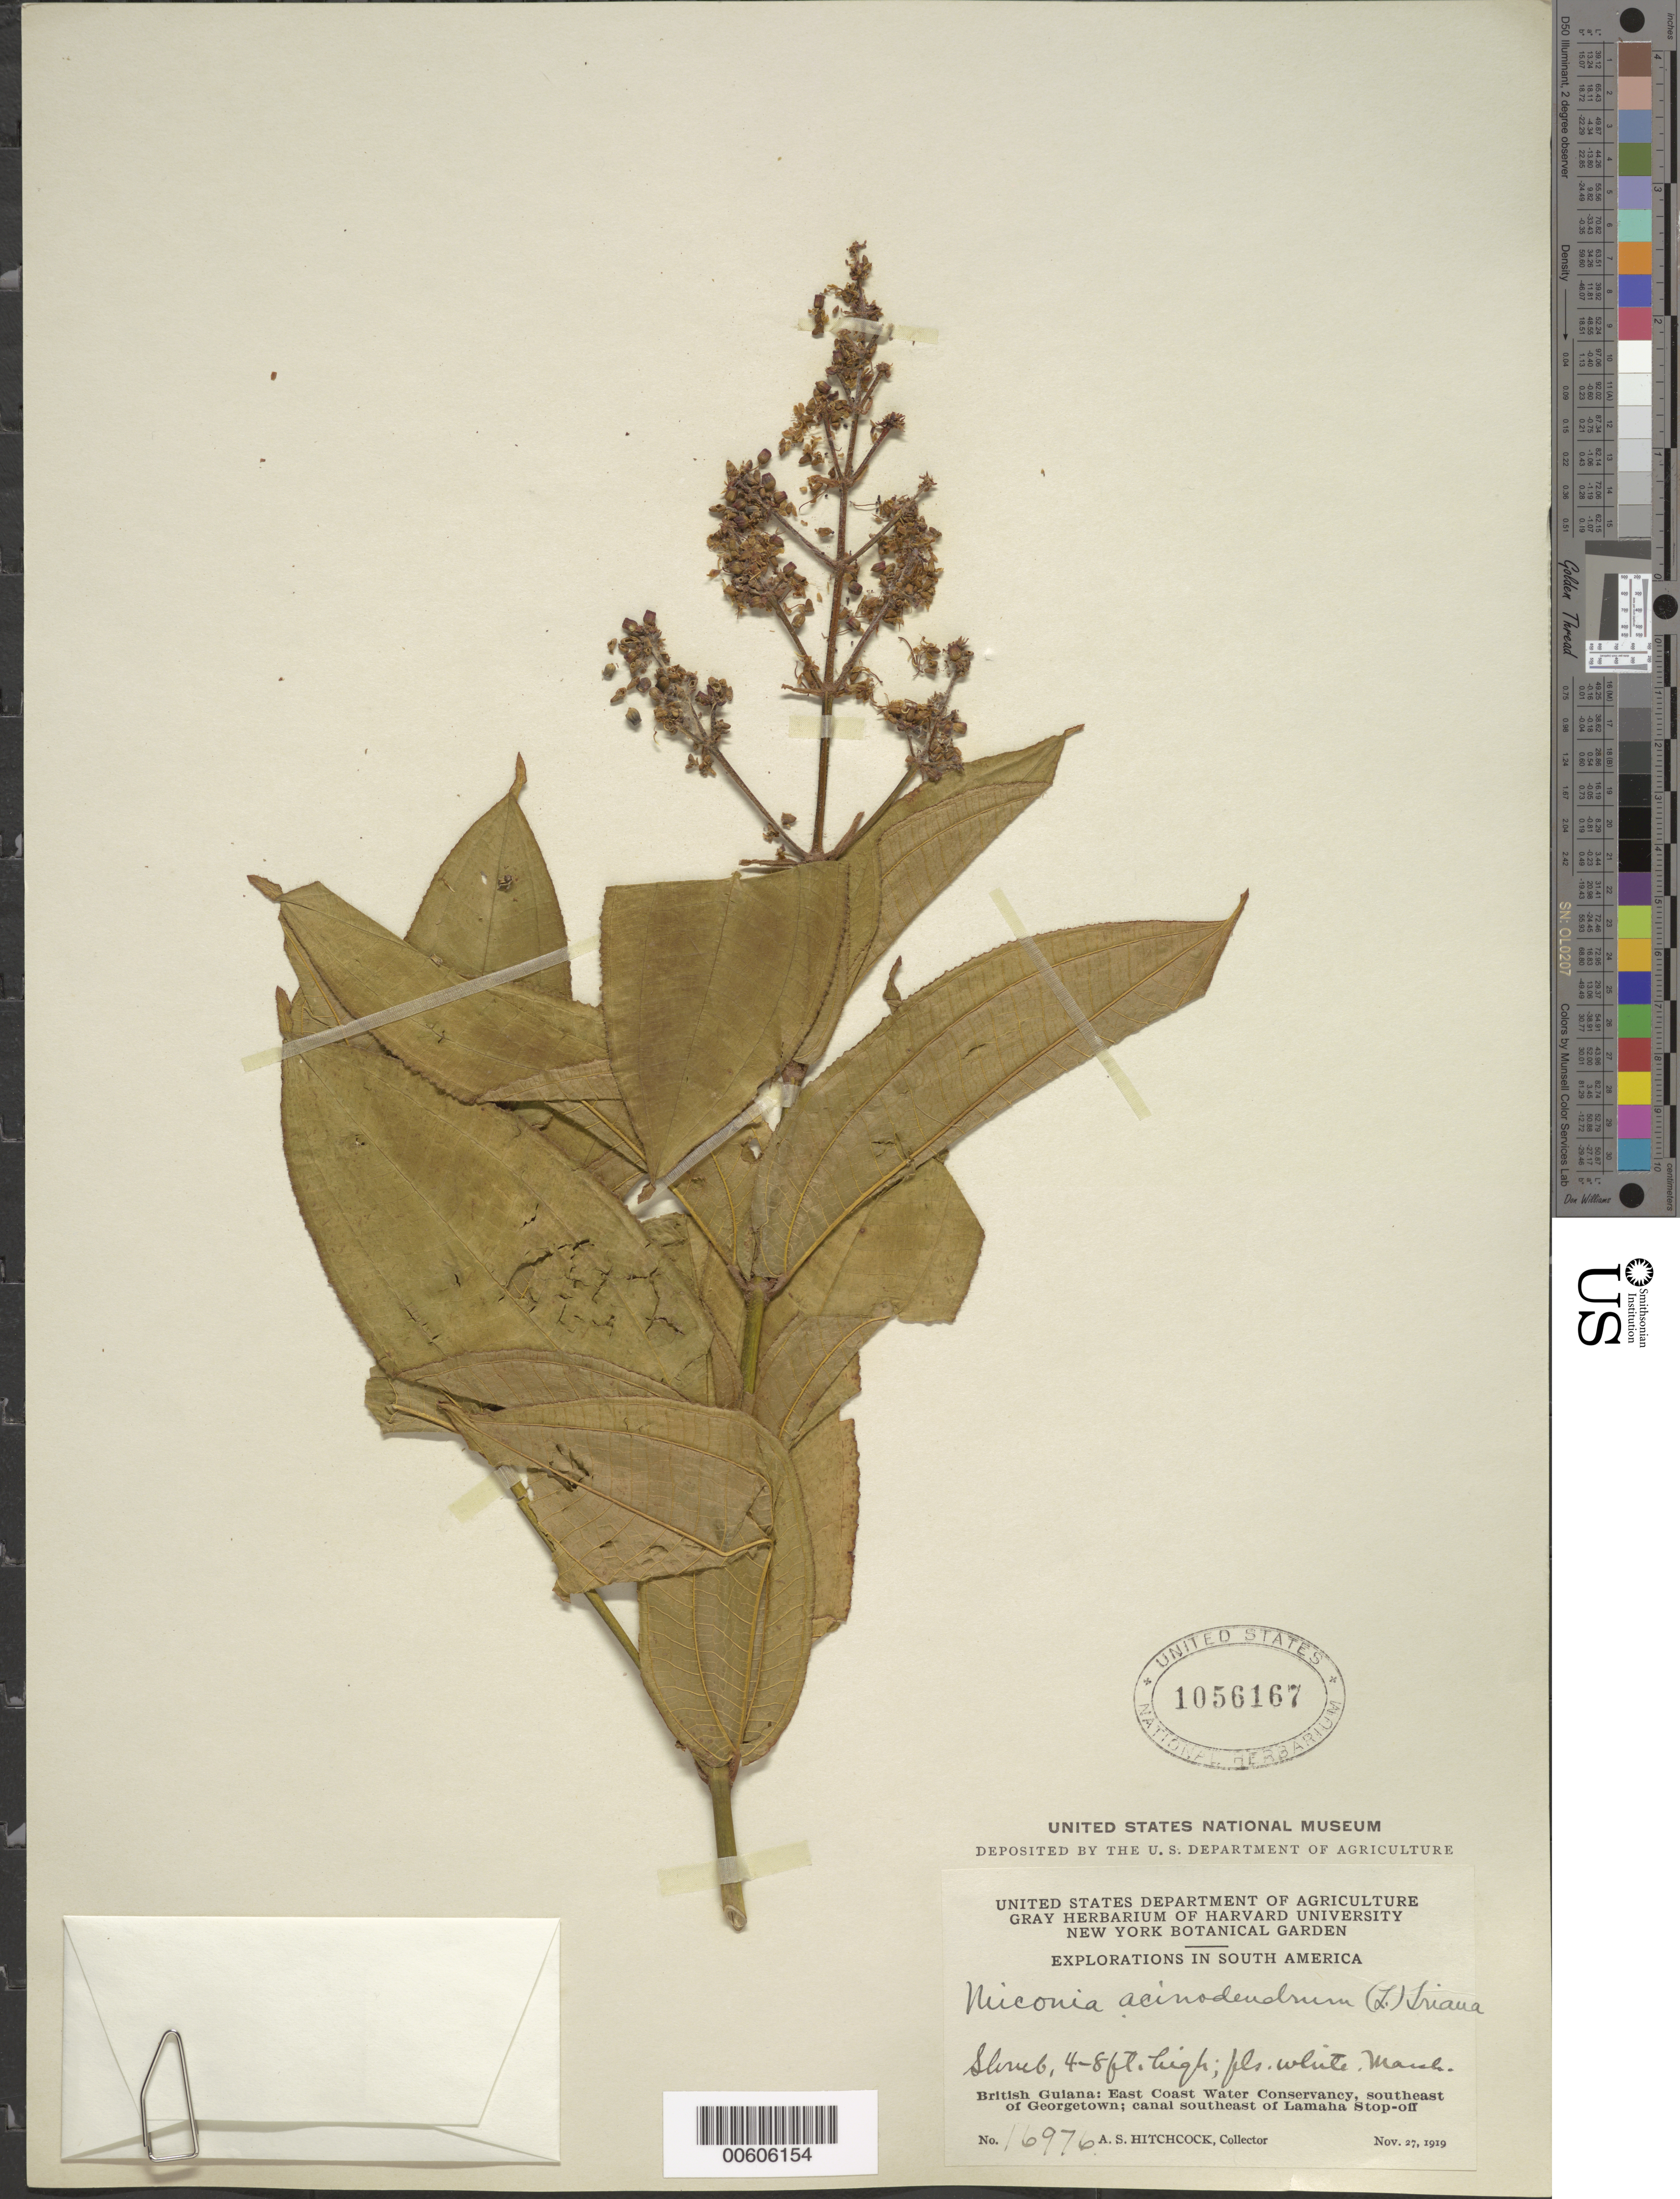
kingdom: Plantae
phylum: Tracheophyta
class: Magnoliopsida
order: Myrtales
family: Melastomataceae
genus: Miconia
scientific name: Miconia acinodendron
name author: (L.) Sweet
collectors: A. S. Hitchcock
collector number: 16976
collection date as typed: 27-Nov-19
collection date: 1919-11-27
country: Guyana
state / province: Demerara-Mahaica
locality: Georgetown, SE of, East Coast Water Conservancy; canal SE of Lamaha Stop-off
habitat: Marsh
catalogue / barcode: US 1056167